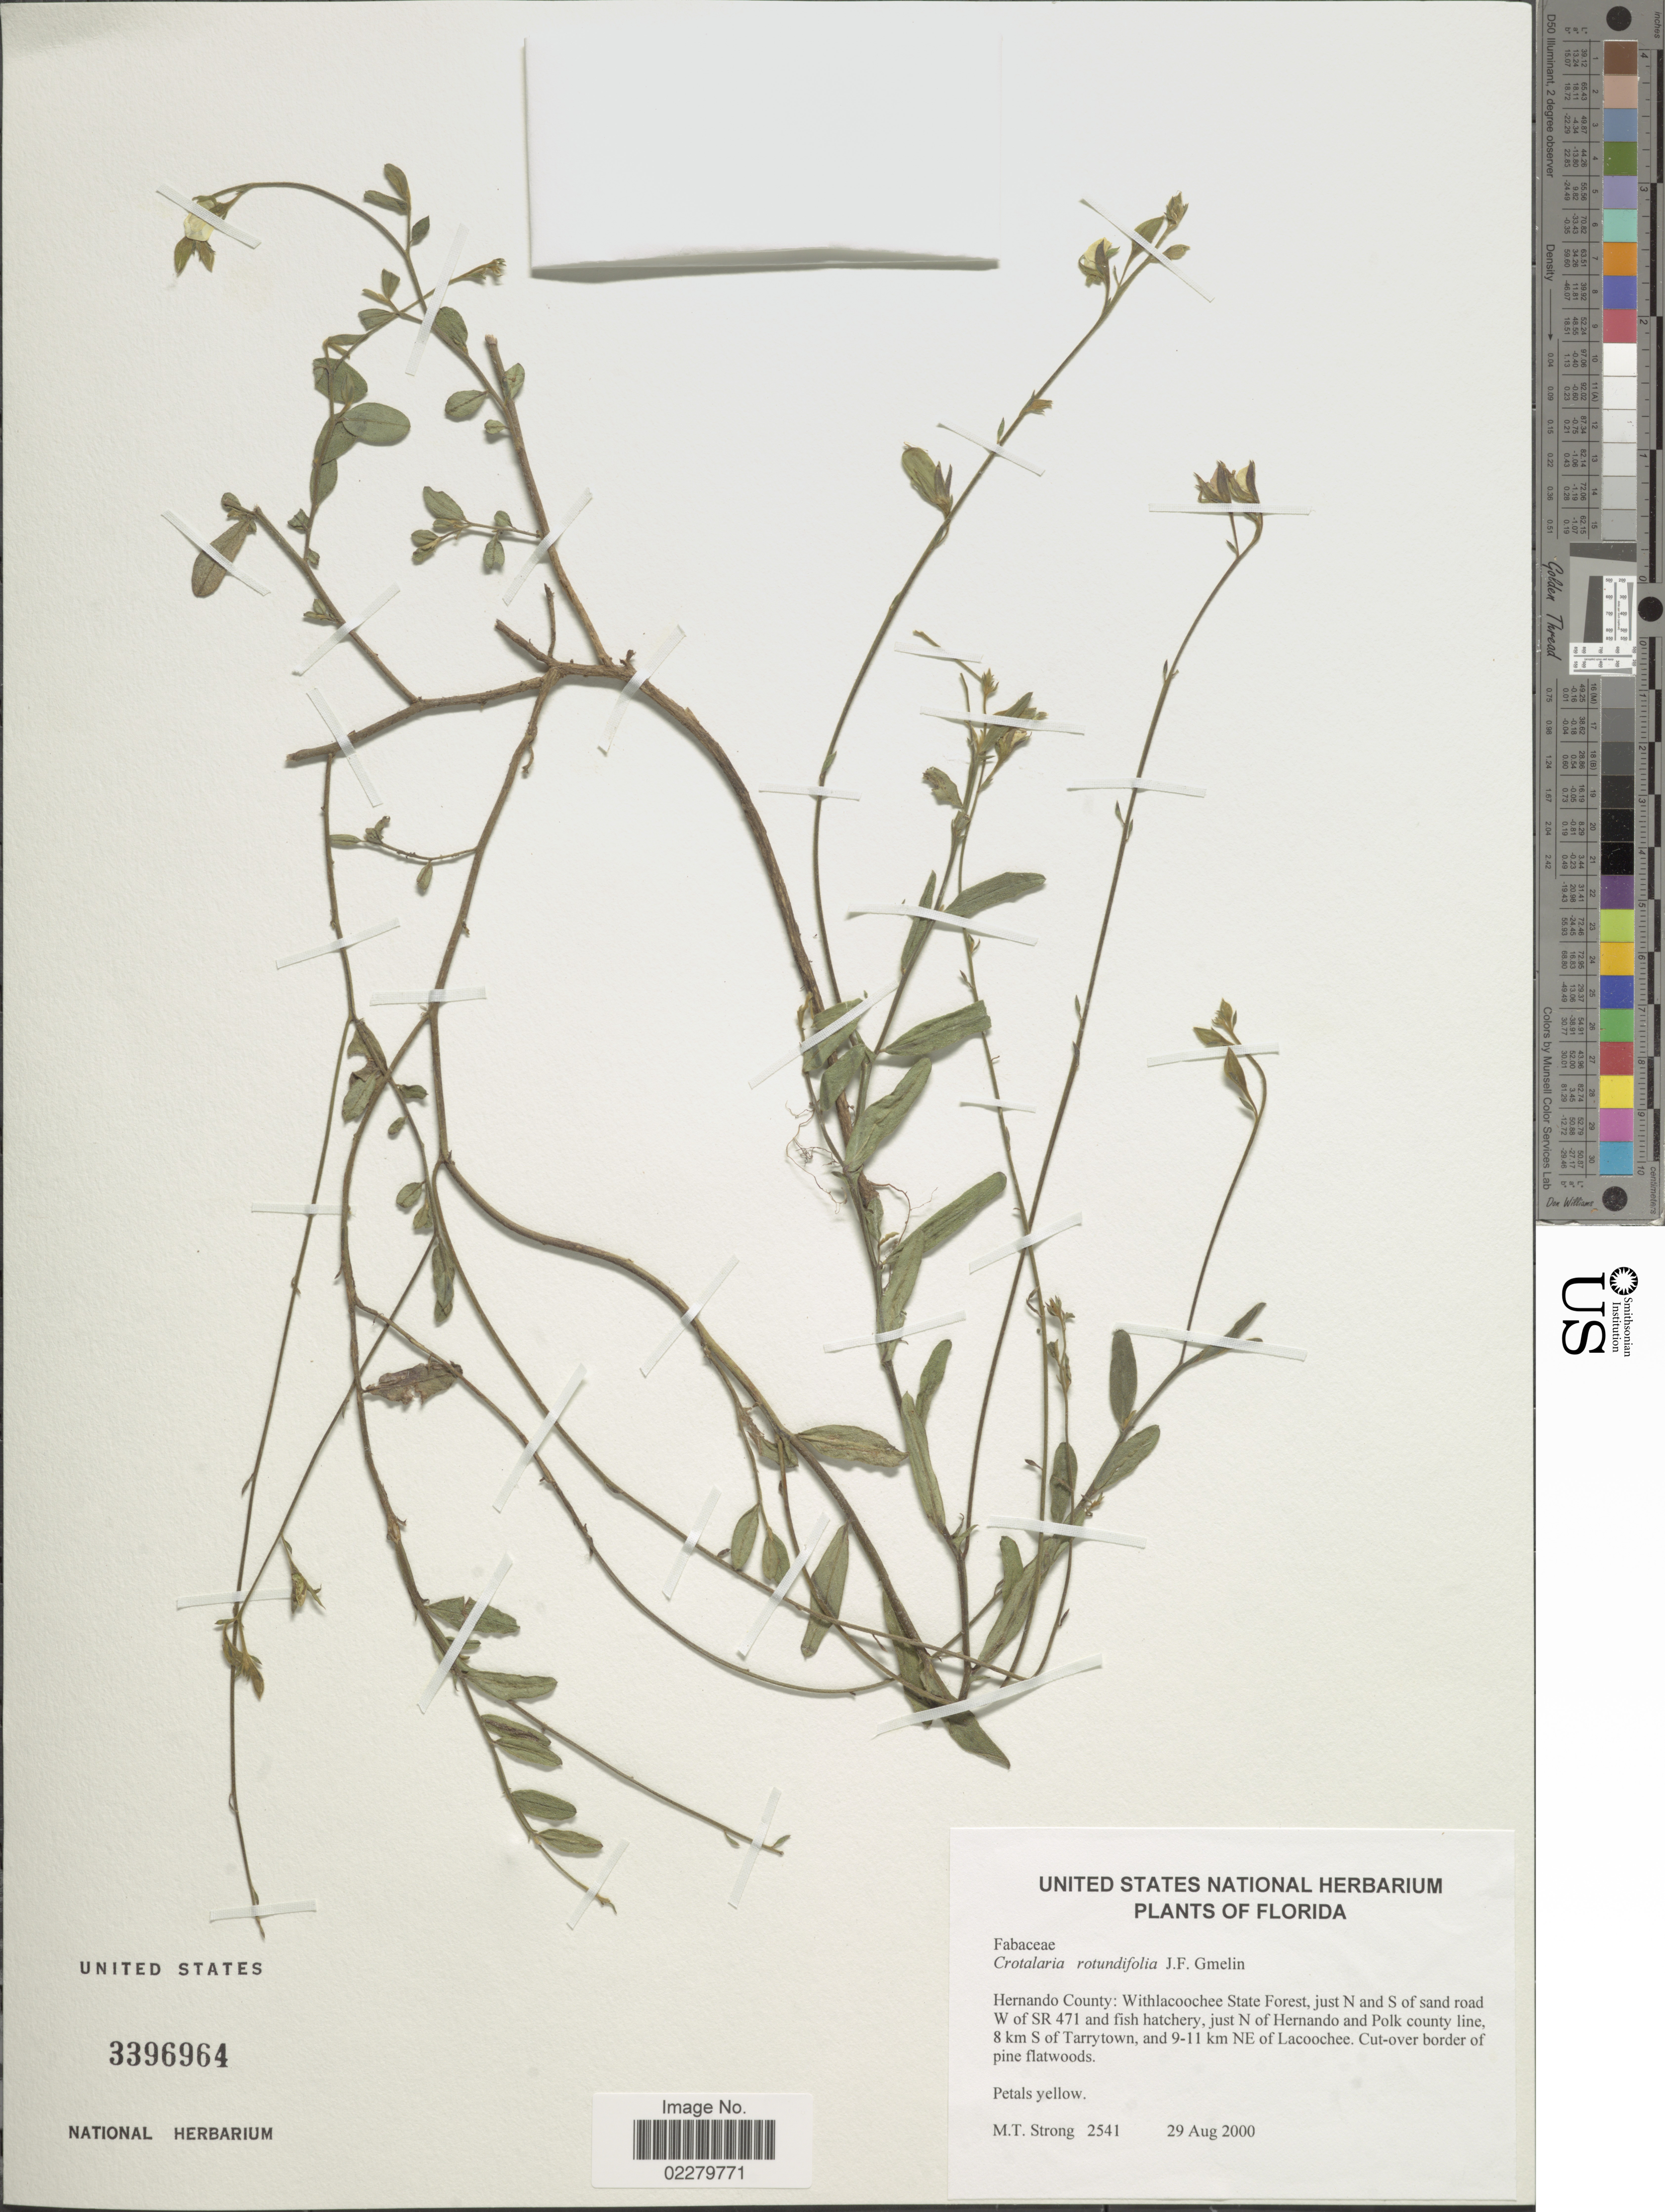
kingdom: Plantae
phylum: Tracheophyta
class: Magnoliopsida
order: Fabales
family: Fabaceae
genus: Crotalaria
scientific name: Crotalaria rotundifolia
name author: Walter ex J.F. Gmel.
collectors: M. T. Strong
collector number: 2541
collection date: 2000-08-29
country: United States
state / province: Florida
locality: Hernando County: Withlacoochee State Forest, just N and S of sand road W of SR 471 and mfish hatchery, just N of Hernando and Polk county line, 8 km S of Tarrytown, and 9-11 km NE of Lacoochee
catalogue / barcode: US 3396964